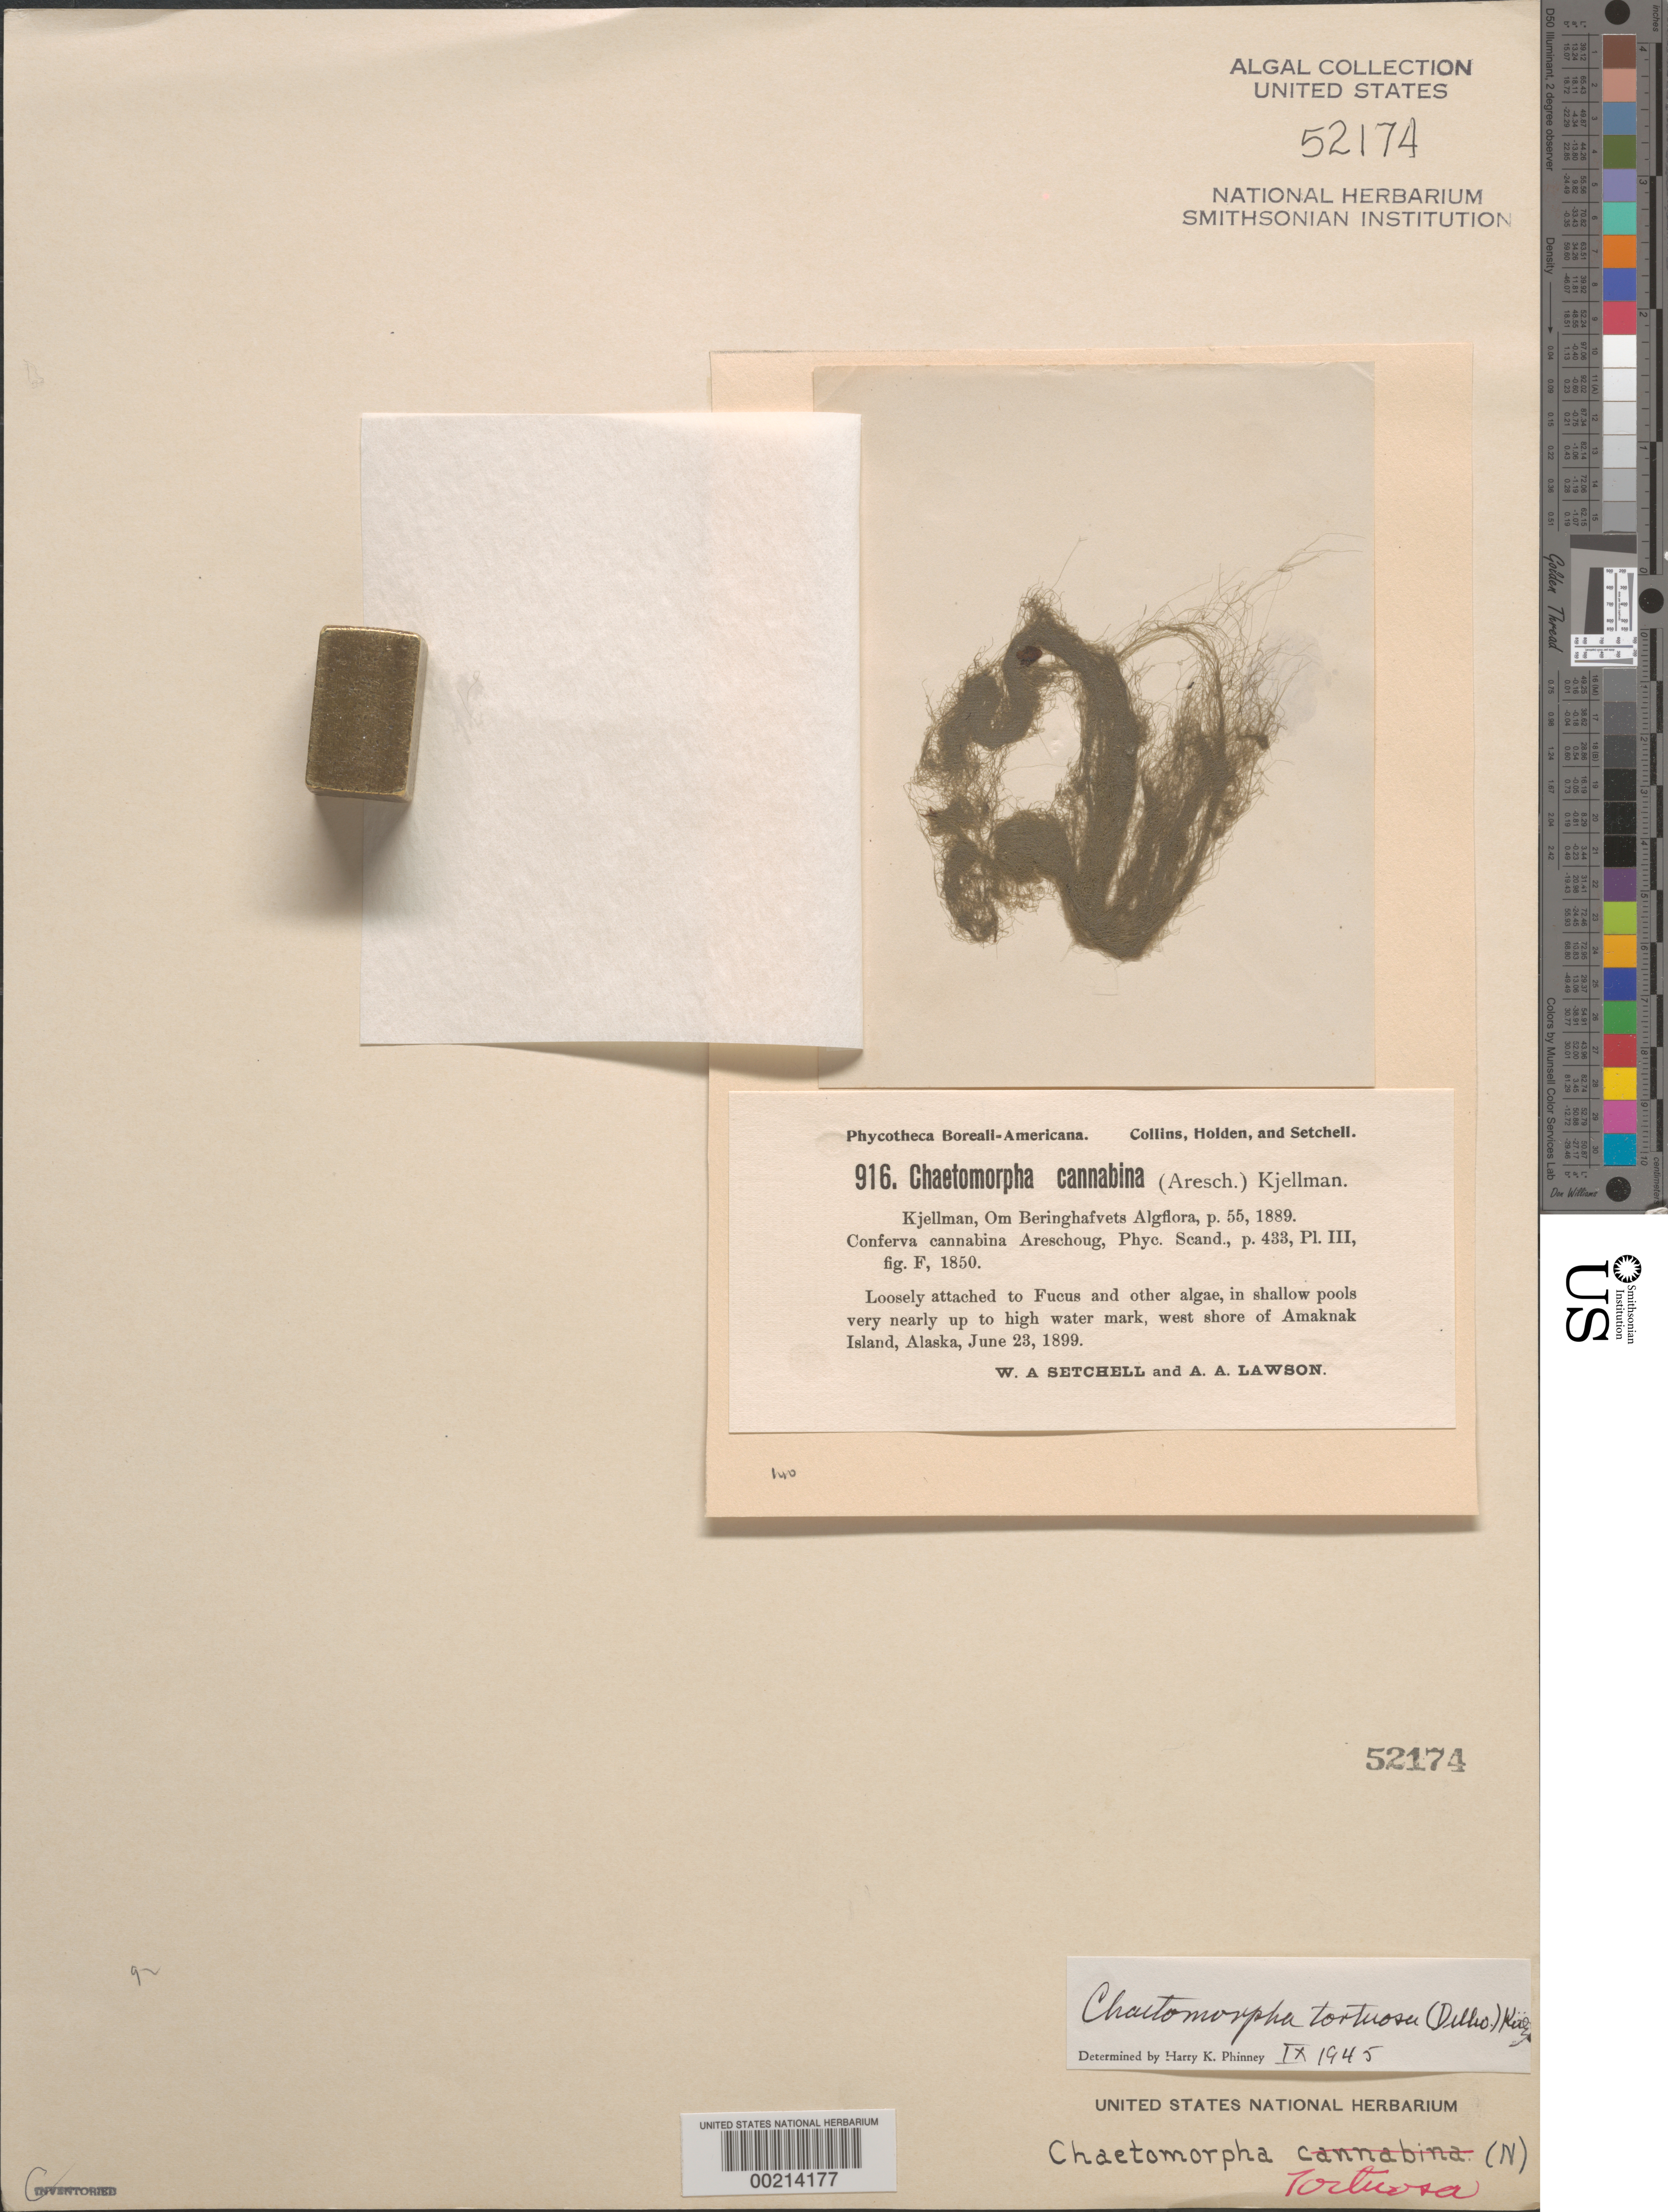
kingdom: Plantae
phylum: Chlorophyta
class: Ulvophyceae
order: Cladophorales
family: Cladophoraceae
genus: Chaetomorpha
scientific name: Chaetomorpha ligustica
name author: (Kütz.) Kütz.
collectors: W. Setchell & A. A. Lawson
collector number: PB-A 916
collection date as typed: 23 Jun 1899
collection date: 1899-06-23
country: United States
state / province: Alaska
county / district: Aleutian Islands Division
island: Unalaska Island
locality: Amnak Island (Amaknak? Island)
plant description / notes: Collins, Holden & Setchell, Phycotheca Boreali-Americana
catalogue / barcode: US 52174